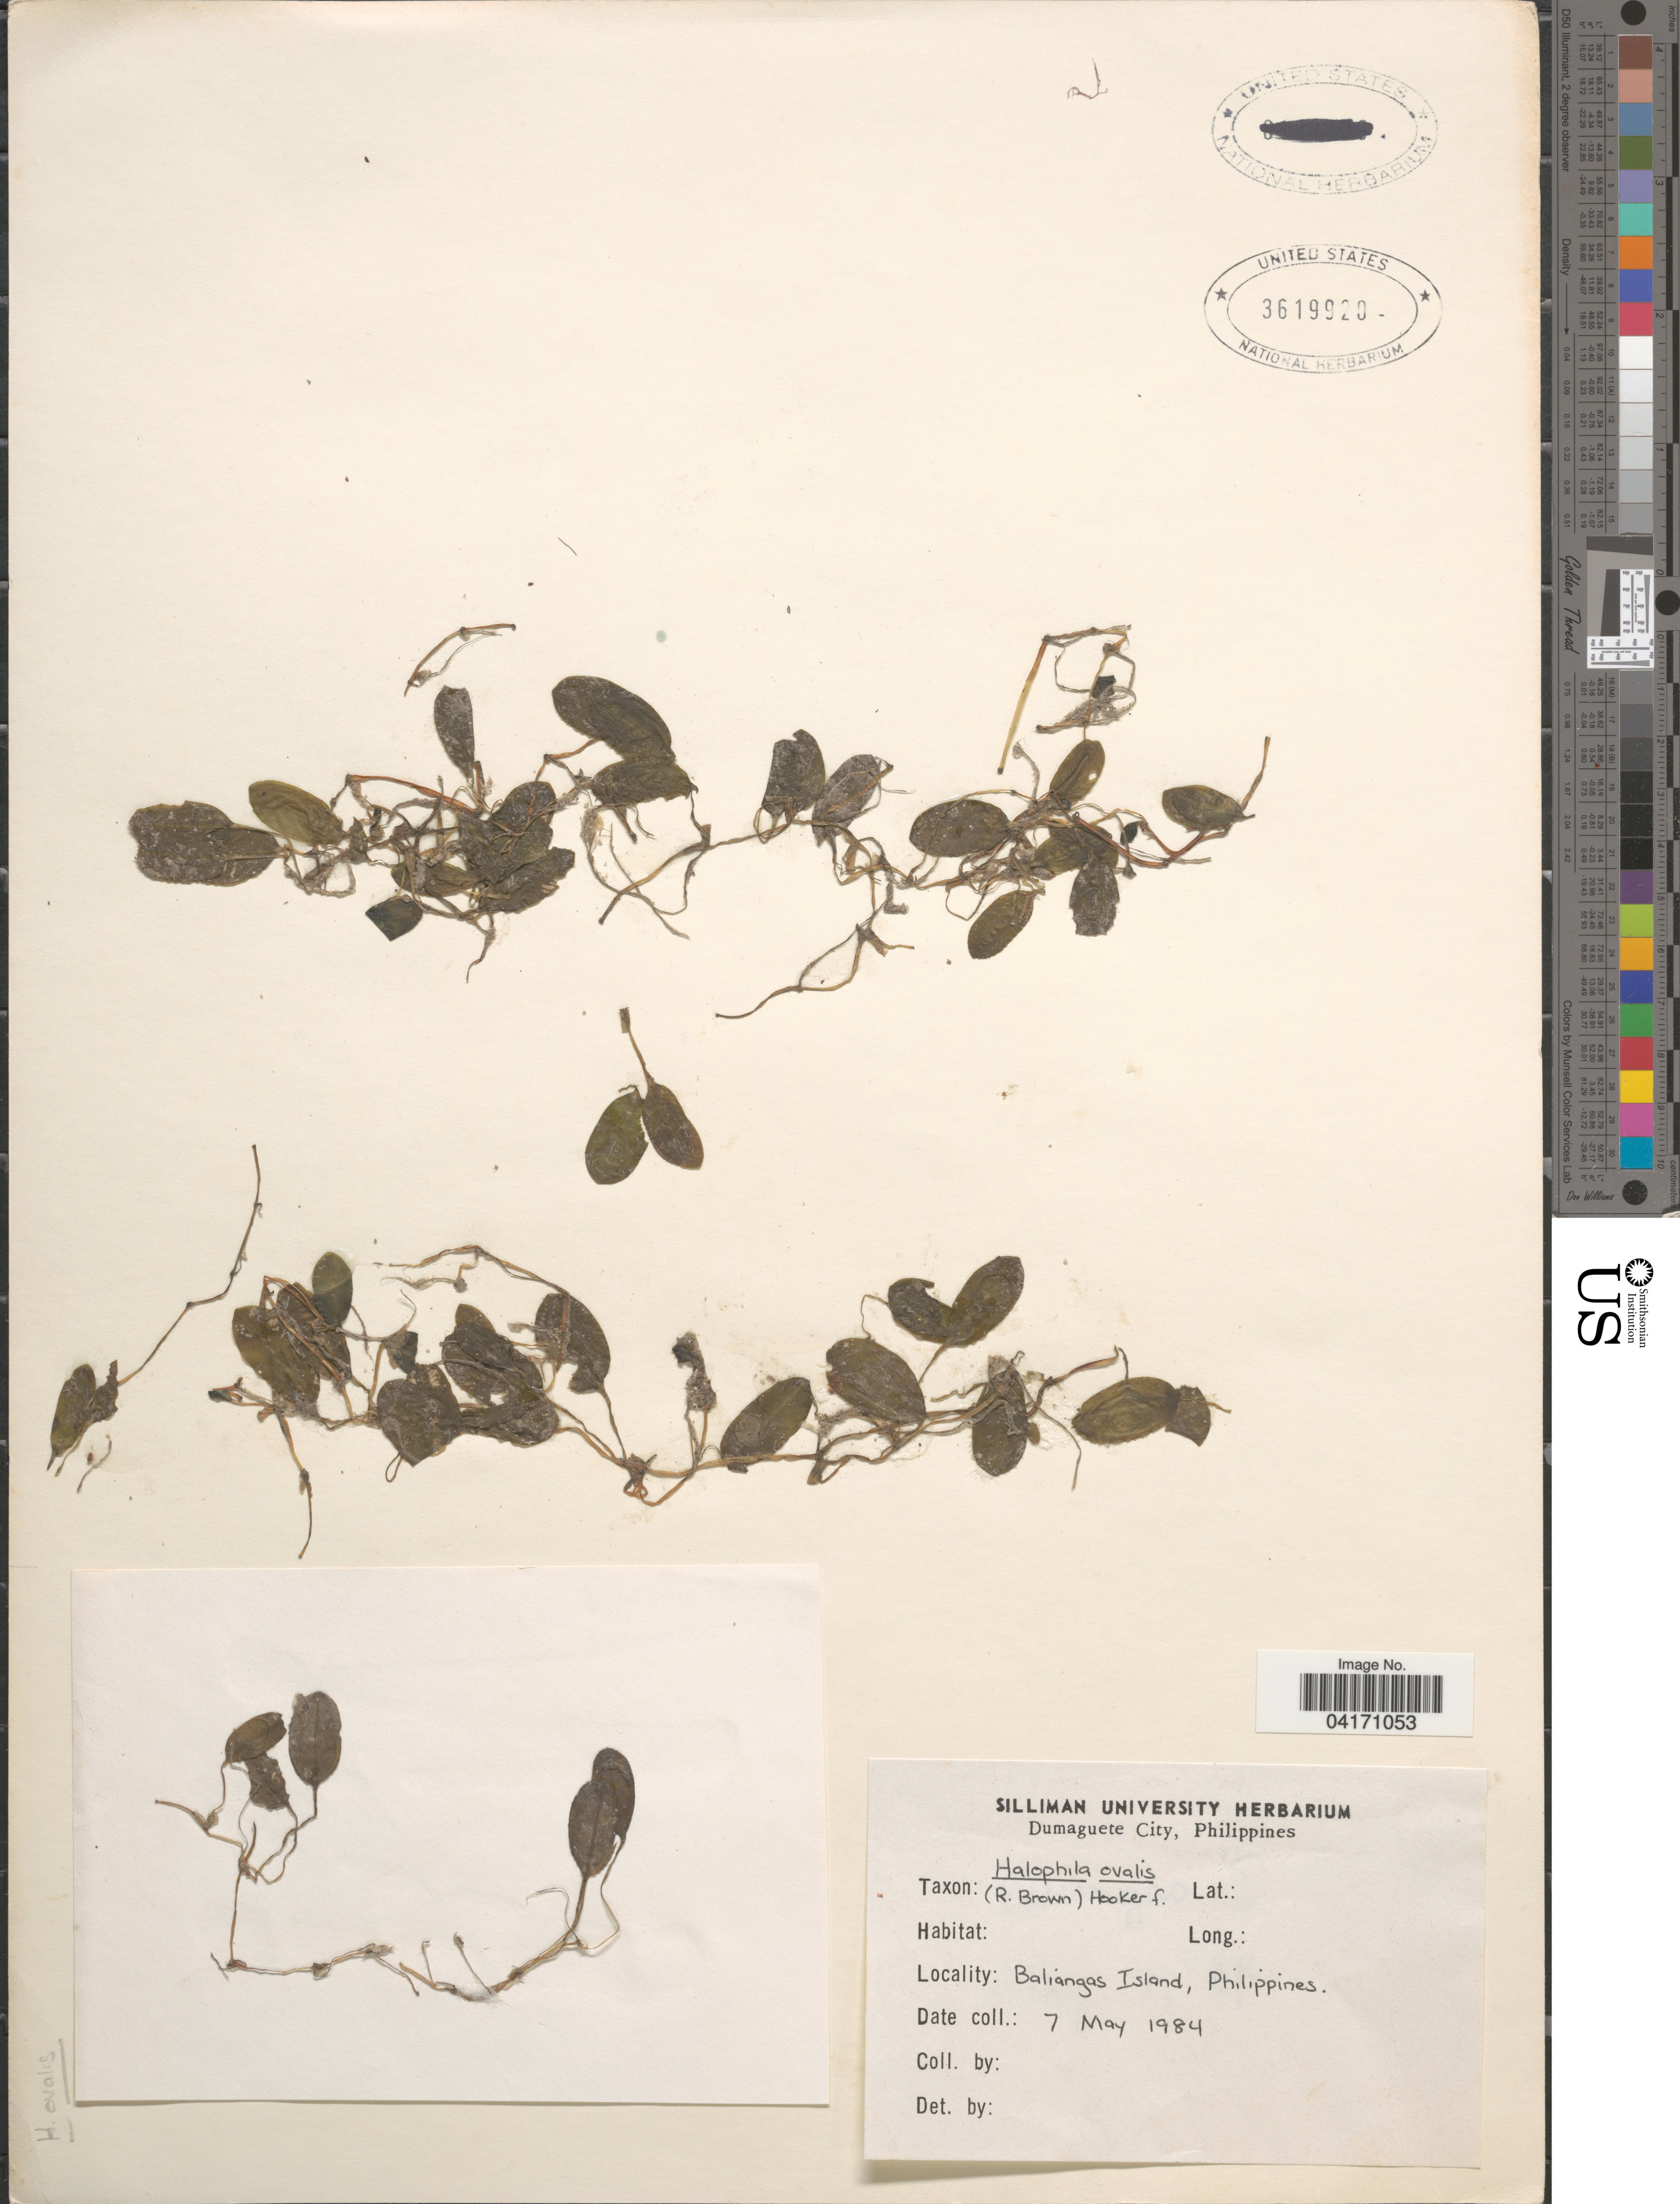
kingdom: Plantae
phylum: Tracheophyta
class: Liliopsida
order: Alismatales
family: Hydrocharitaceae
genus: Halophila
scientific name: Halophila ovalis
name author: (R. Br.) Hook. f.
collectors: Ex herb. Silliman University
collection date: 1984-05-07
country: Philippines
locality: Baliangas Island.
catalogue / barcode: US 3619920